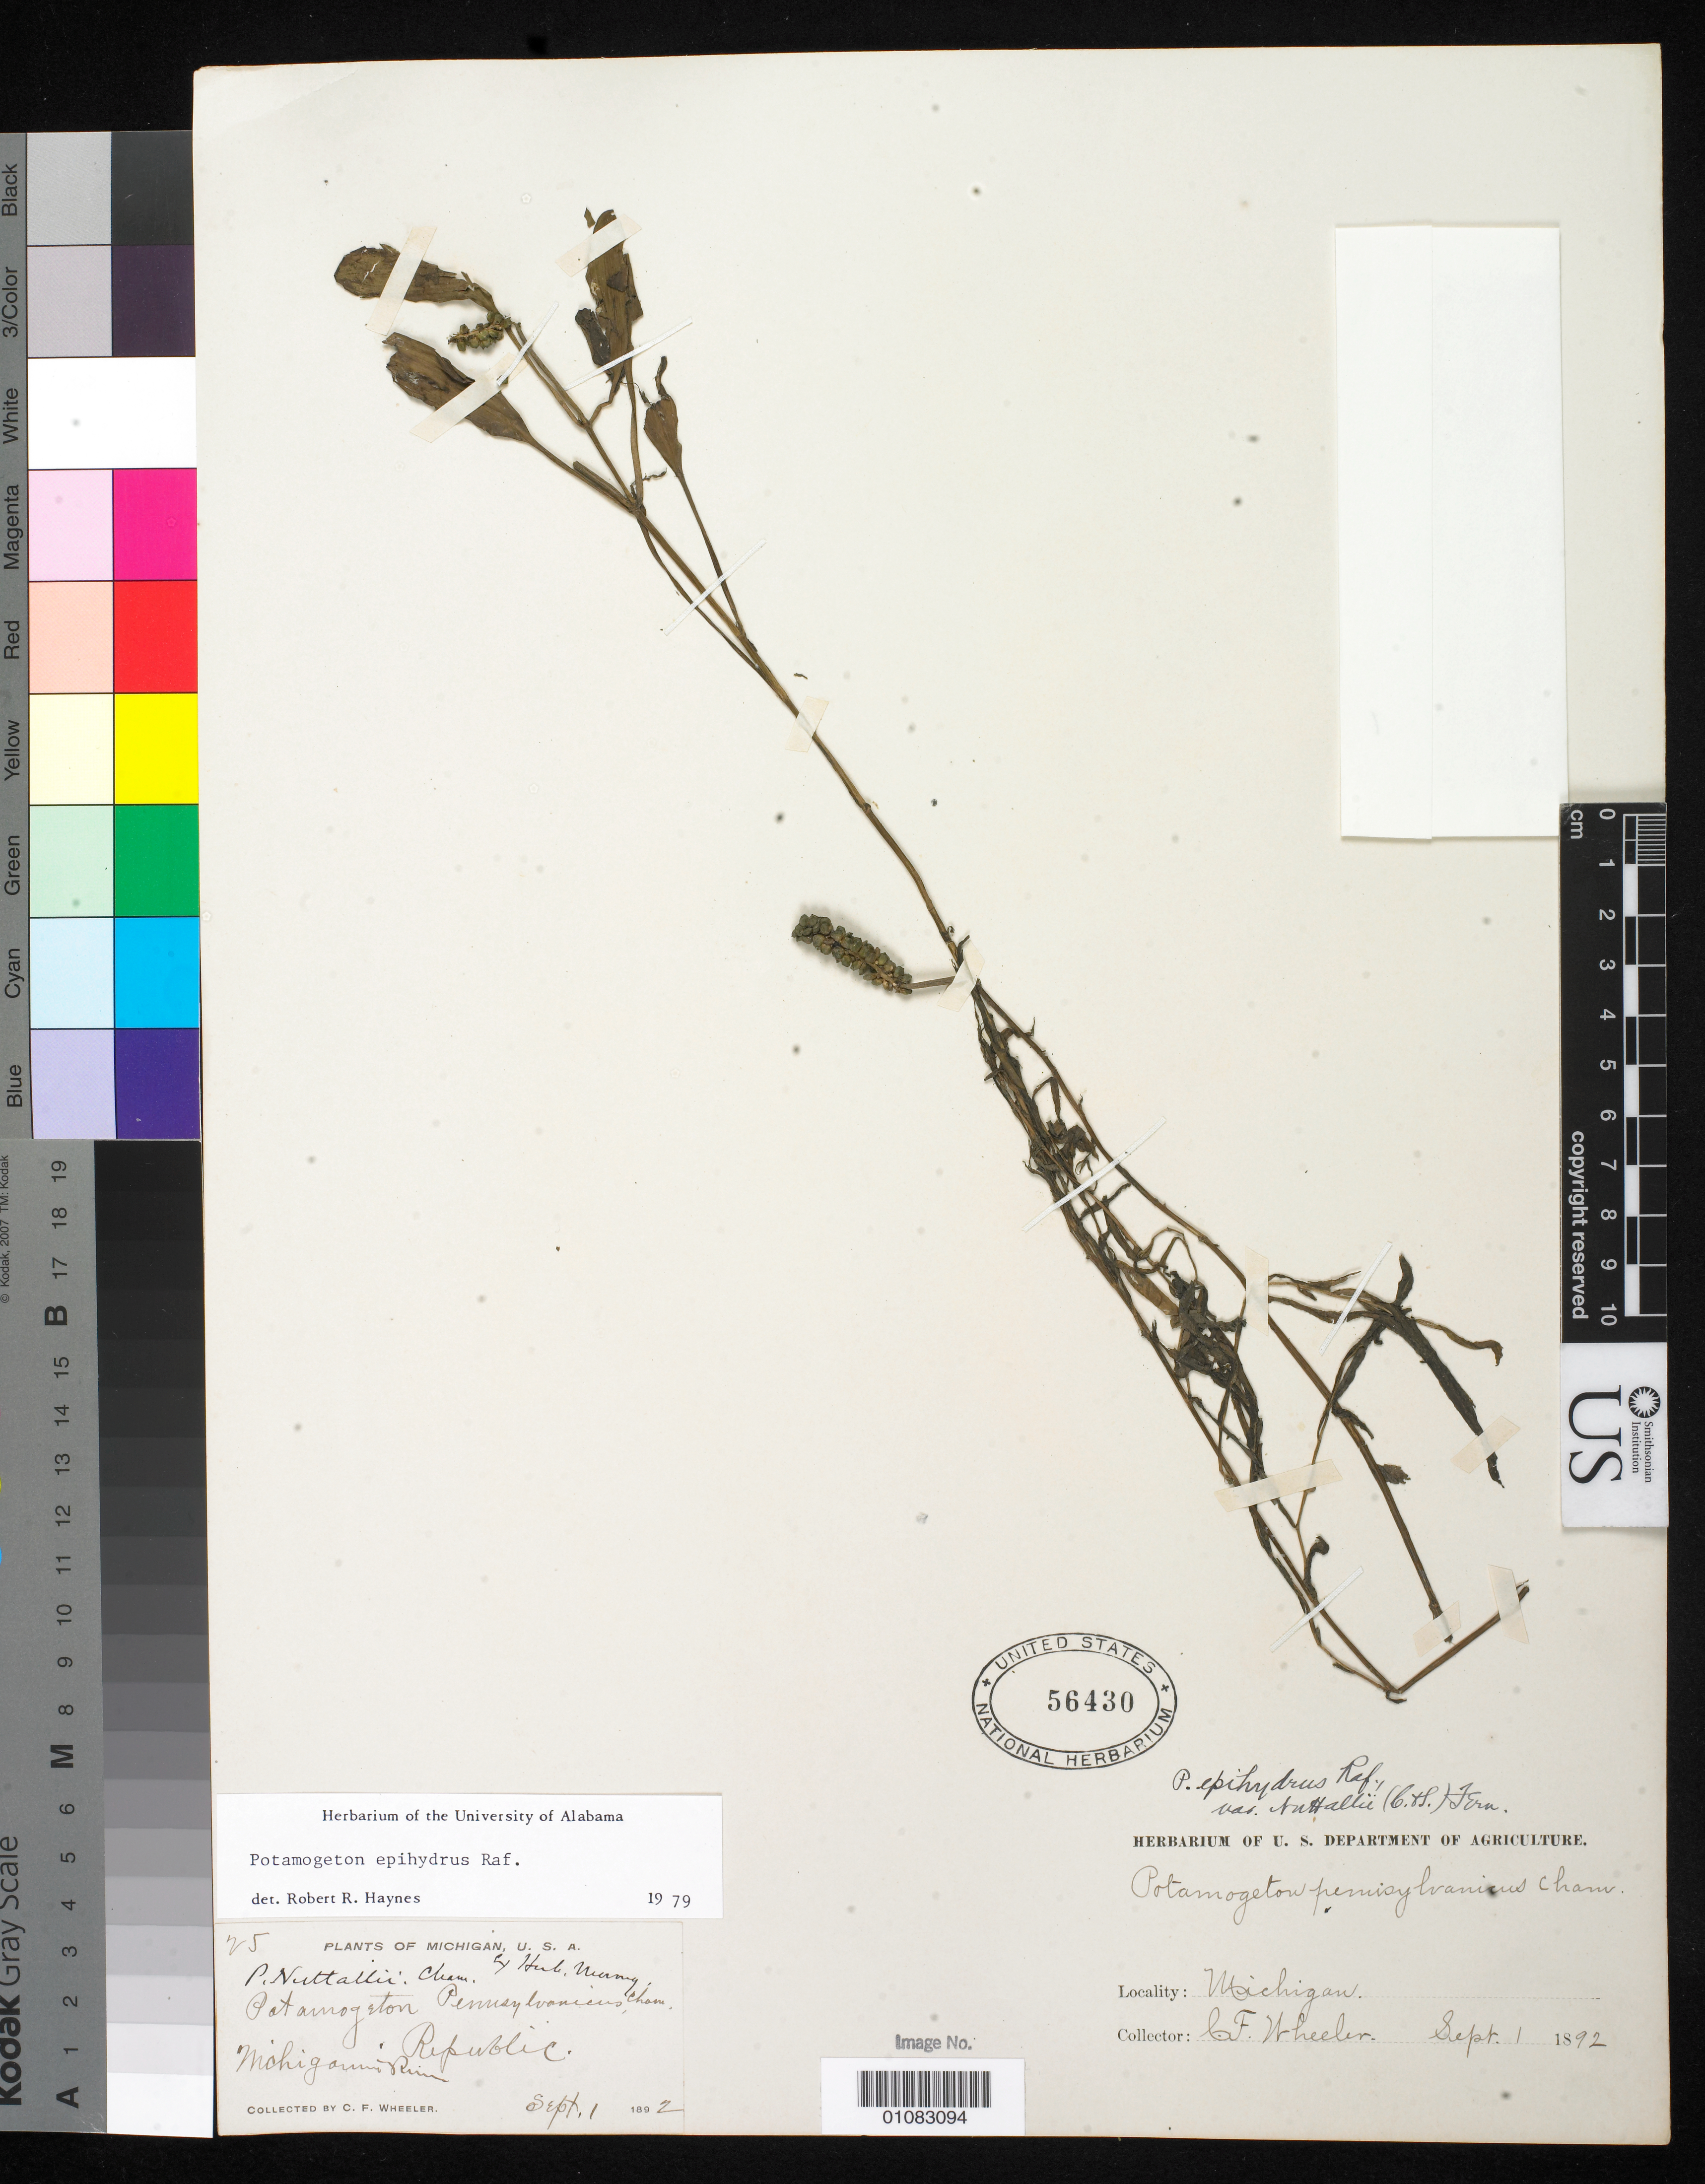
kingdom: Plantae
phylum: Tracheophyta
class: Liliopsida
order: Alismatales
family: Potamogetonaceae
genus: Potamogeton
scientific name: Potamogeton epihydrus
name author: Raf.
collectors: C. Wheeler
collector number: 25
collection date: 1892-09-01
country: United States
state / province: Michigan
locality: Republic, Michigamme River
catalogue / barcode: US 56430